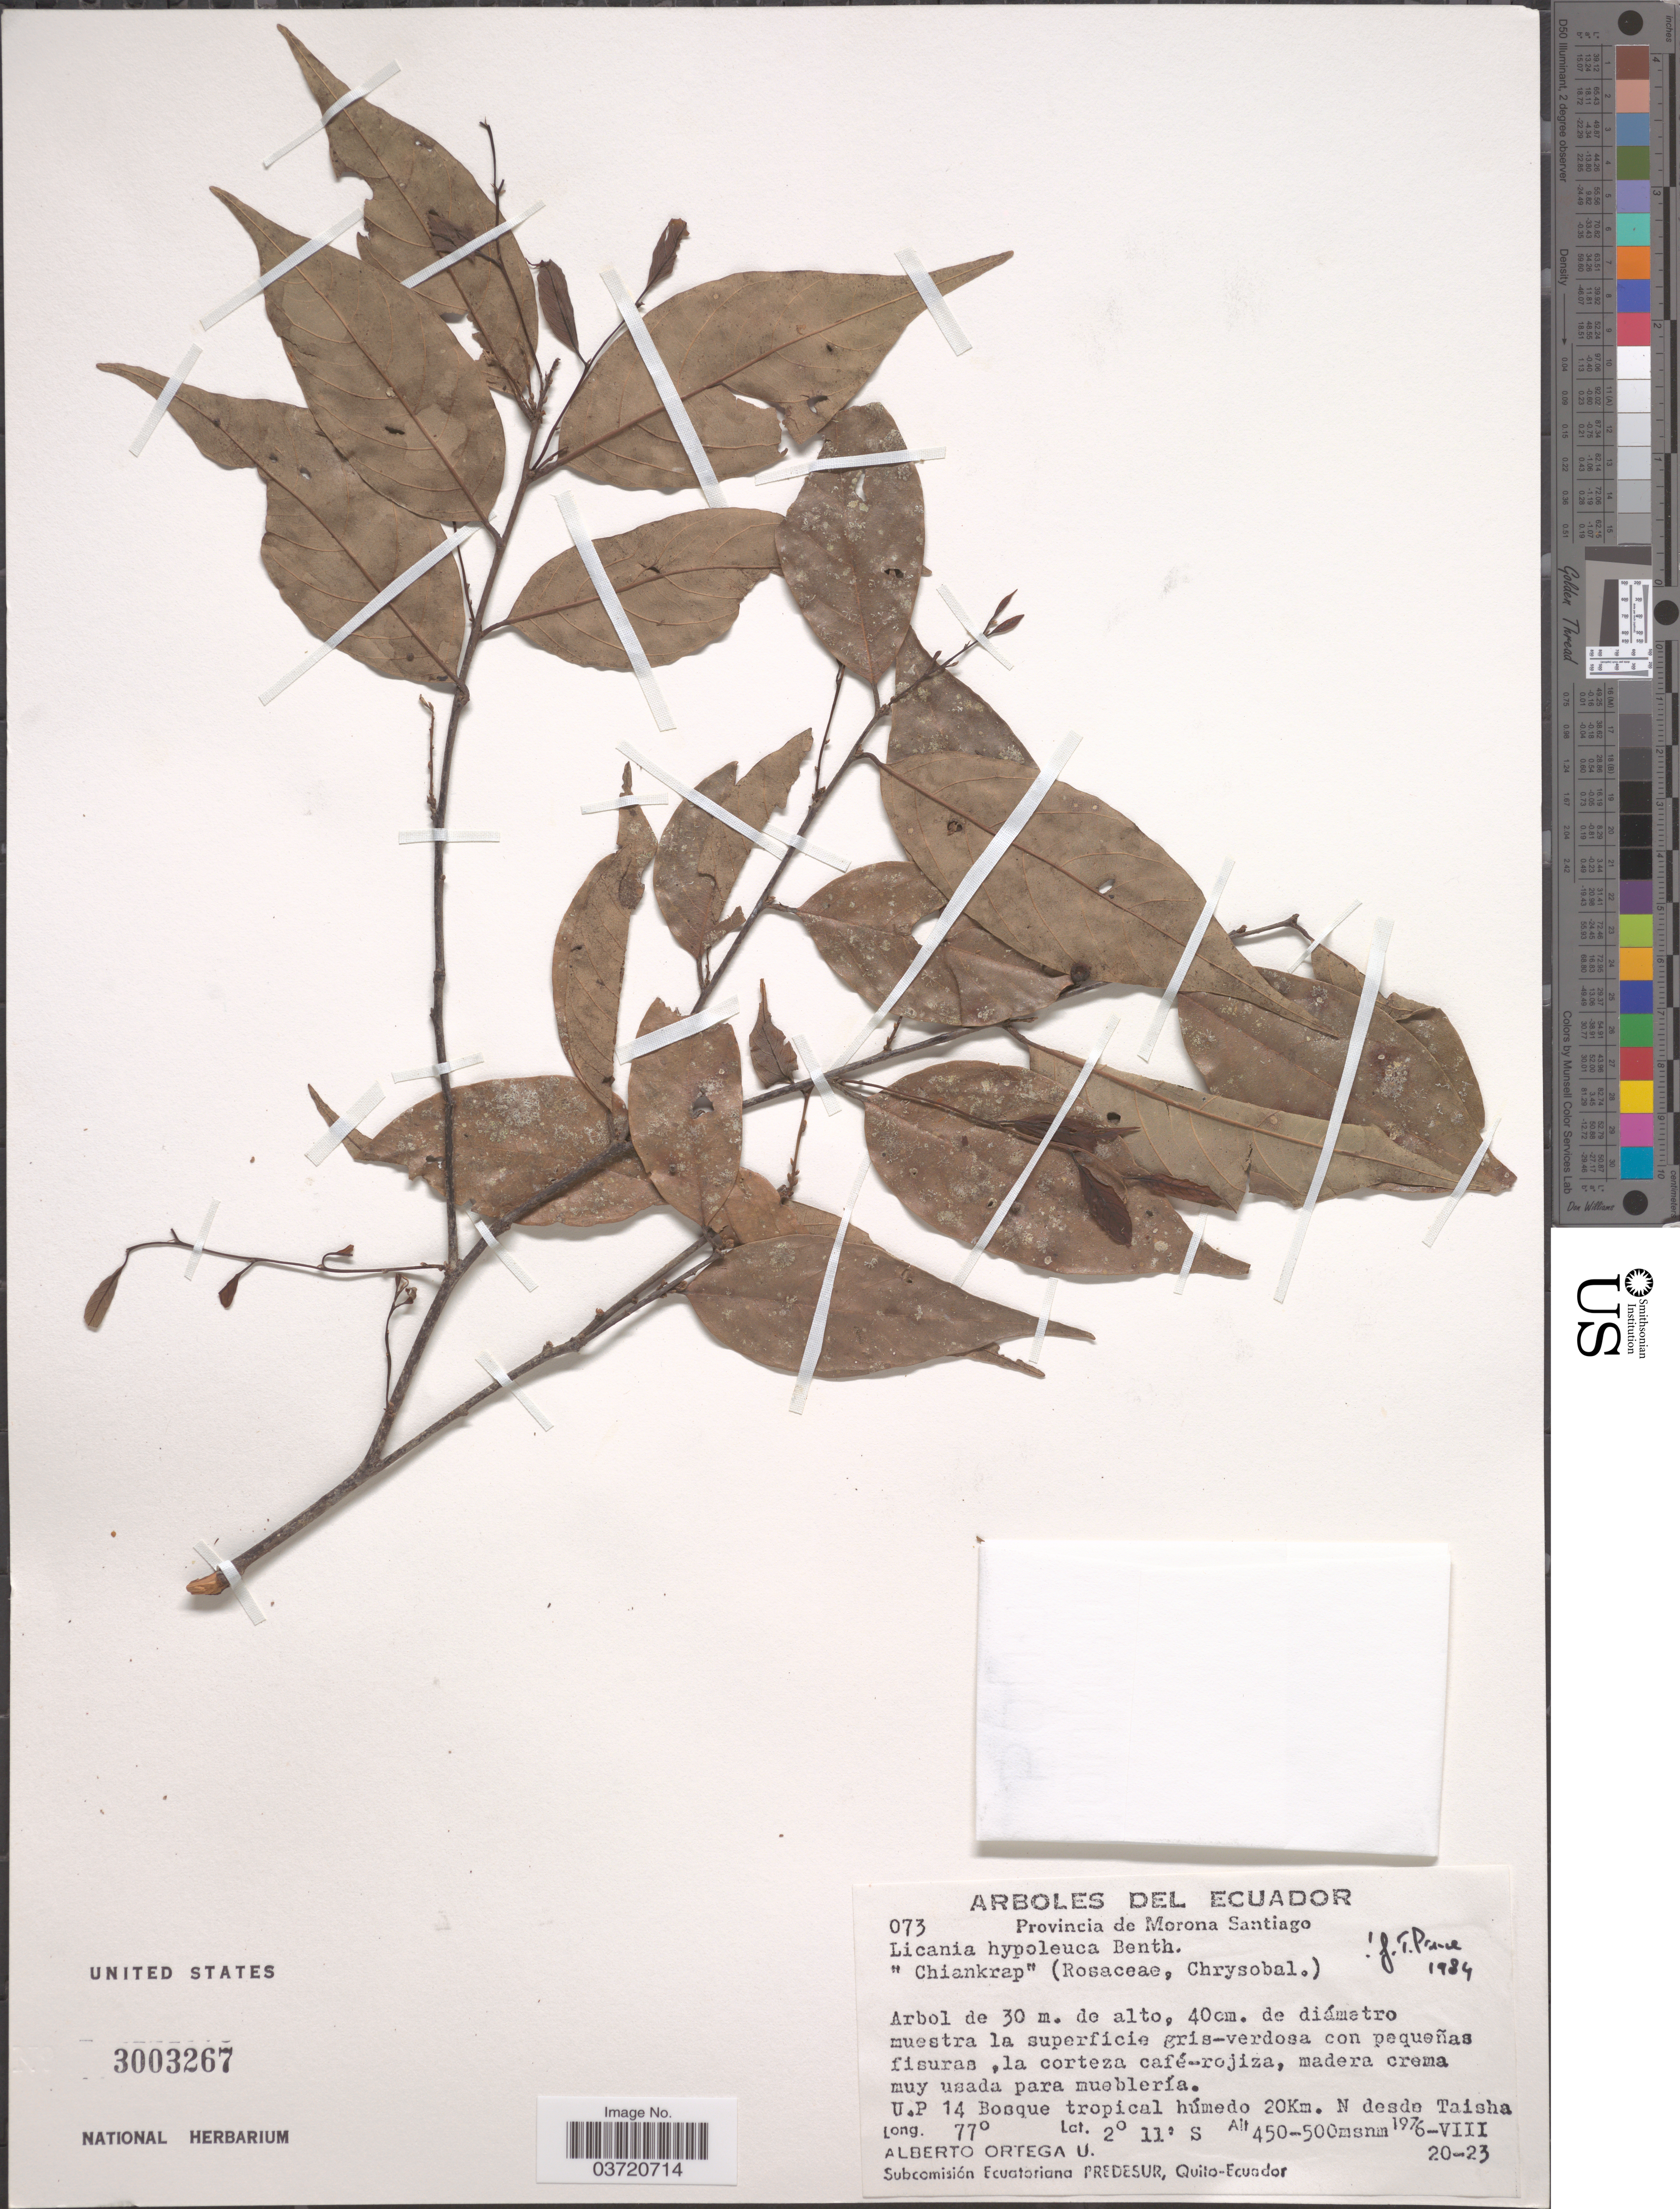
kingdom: Plantae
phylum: Tracheophyta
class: Magnoliopsida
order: Malpighiales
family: Chrysobalanaceae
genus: Licania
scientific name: Licania hypoleuca var. hypoleuca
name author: Benth.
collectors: A. T. Ortega U.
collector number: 073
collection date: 1976-08-20/1976-08-23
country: Ecuador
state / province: Morona-Santiago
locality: U.P. 14 Bosque tropical húmedo 20Km N desde Taisha.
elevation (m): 450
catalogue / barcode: US 3003267